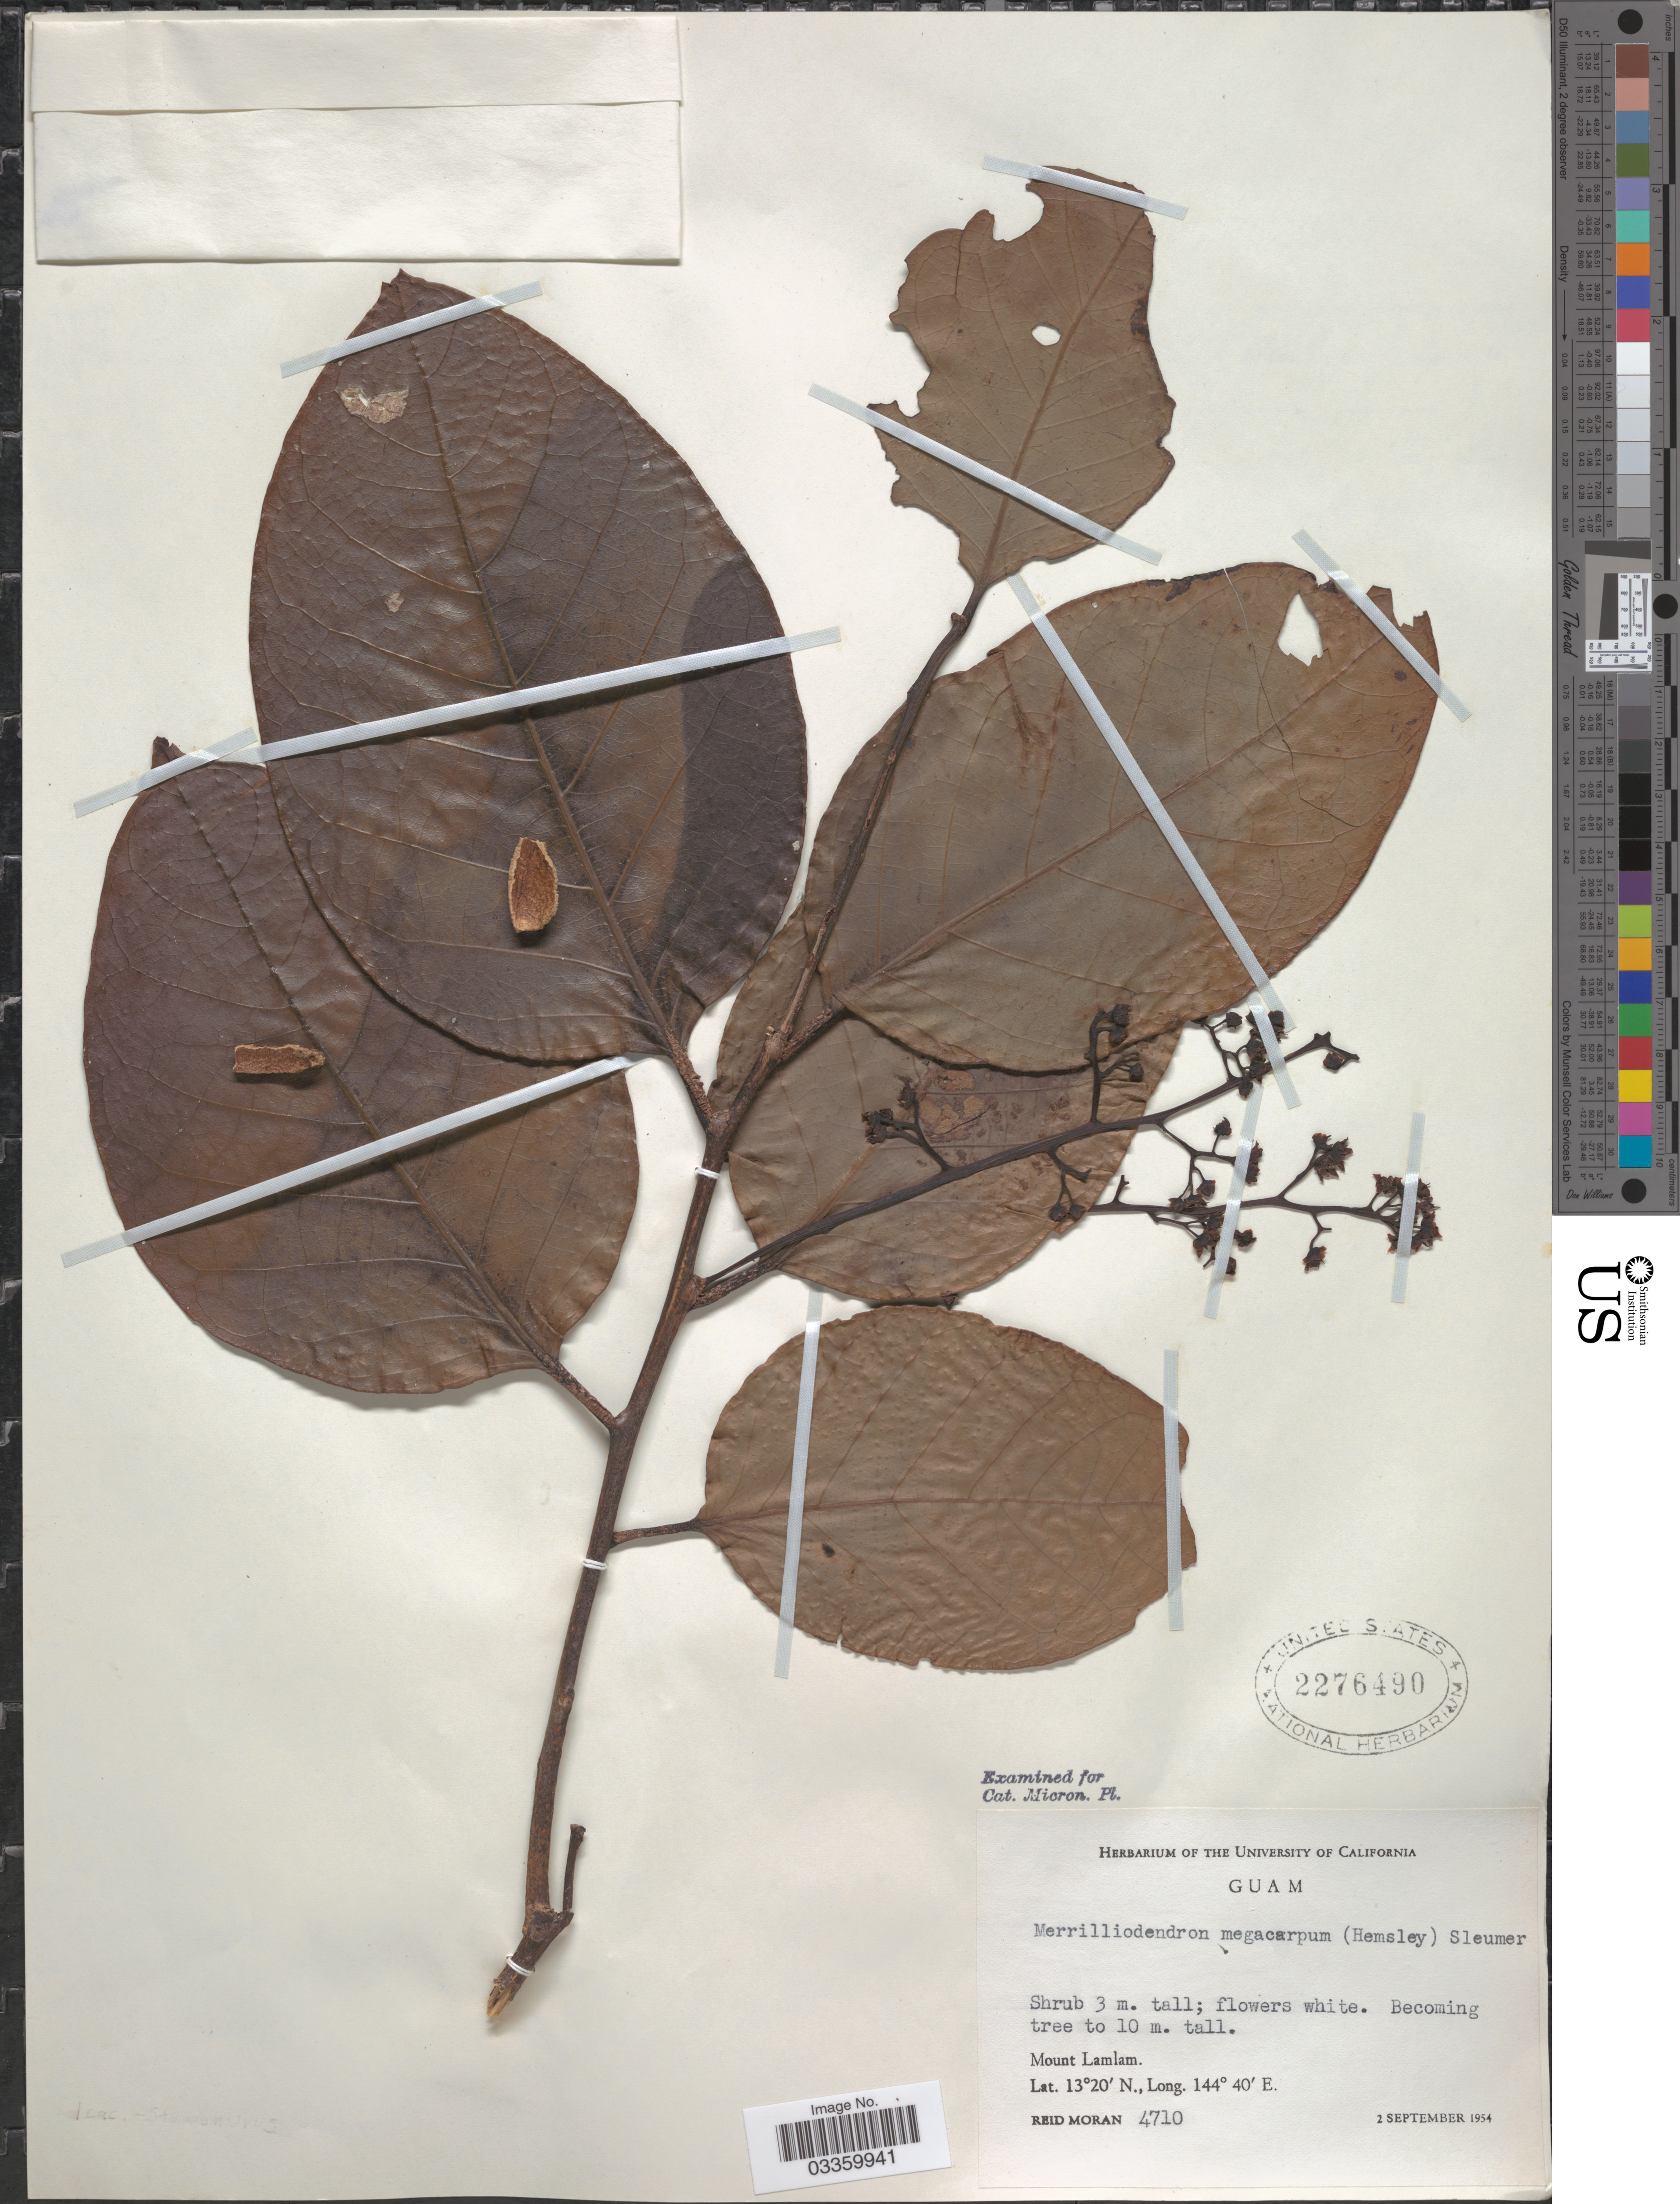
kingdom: Plantae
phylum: Tracheophyta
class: Magnoliopsida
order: Icacinales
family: Icacinaceae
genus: Merrilliodendron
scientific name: Merrilliodendron megacarpum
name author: (Hemsl.) Sleumer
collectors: R. V. Moran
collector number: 4710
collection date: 1954-09-02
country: Guam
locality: Mount Lamlam.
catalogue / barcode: US 2276490